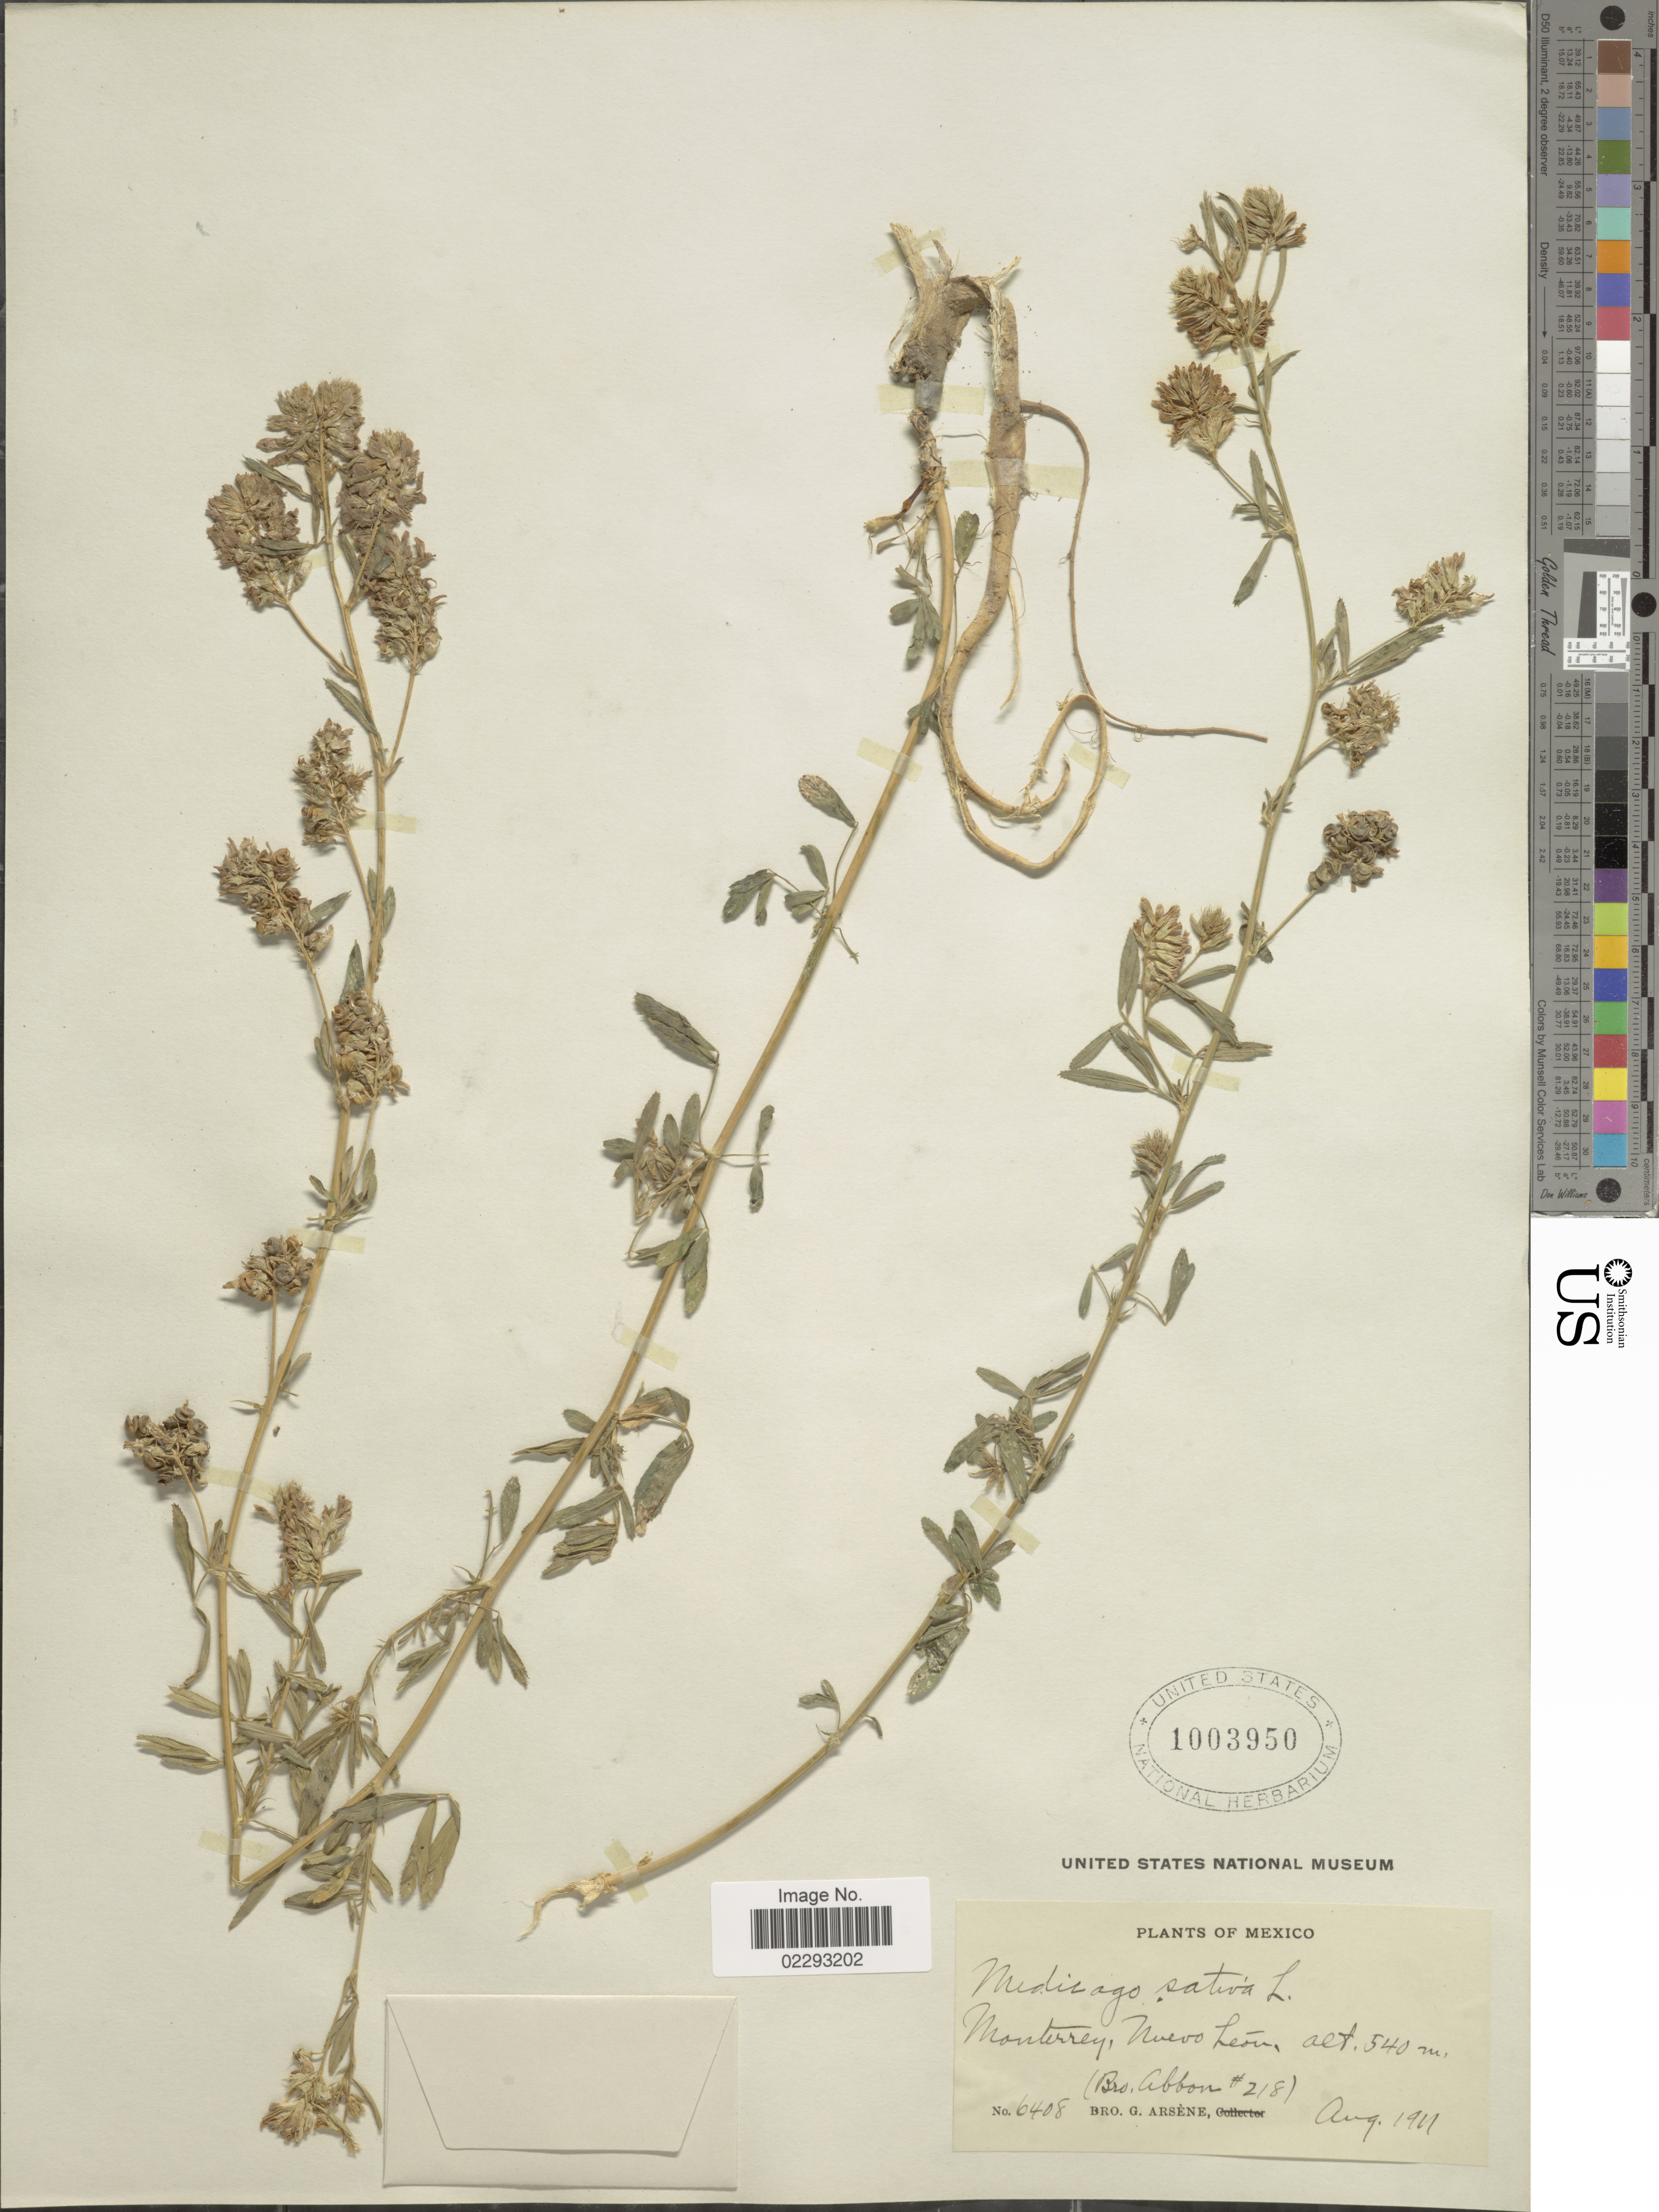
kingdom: Plantae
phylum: Tracheophyta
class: Magnoliopsida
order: Fabales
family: Fabaceae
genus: Medicago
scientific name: Medicago sativa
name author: L.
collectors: Bro. Abbon & Bro. G. Arsène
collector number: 218/6408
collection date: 1911-08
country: Mexico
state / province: Nuevo León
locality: Monterrey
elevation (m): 540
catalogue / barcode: US 1003950